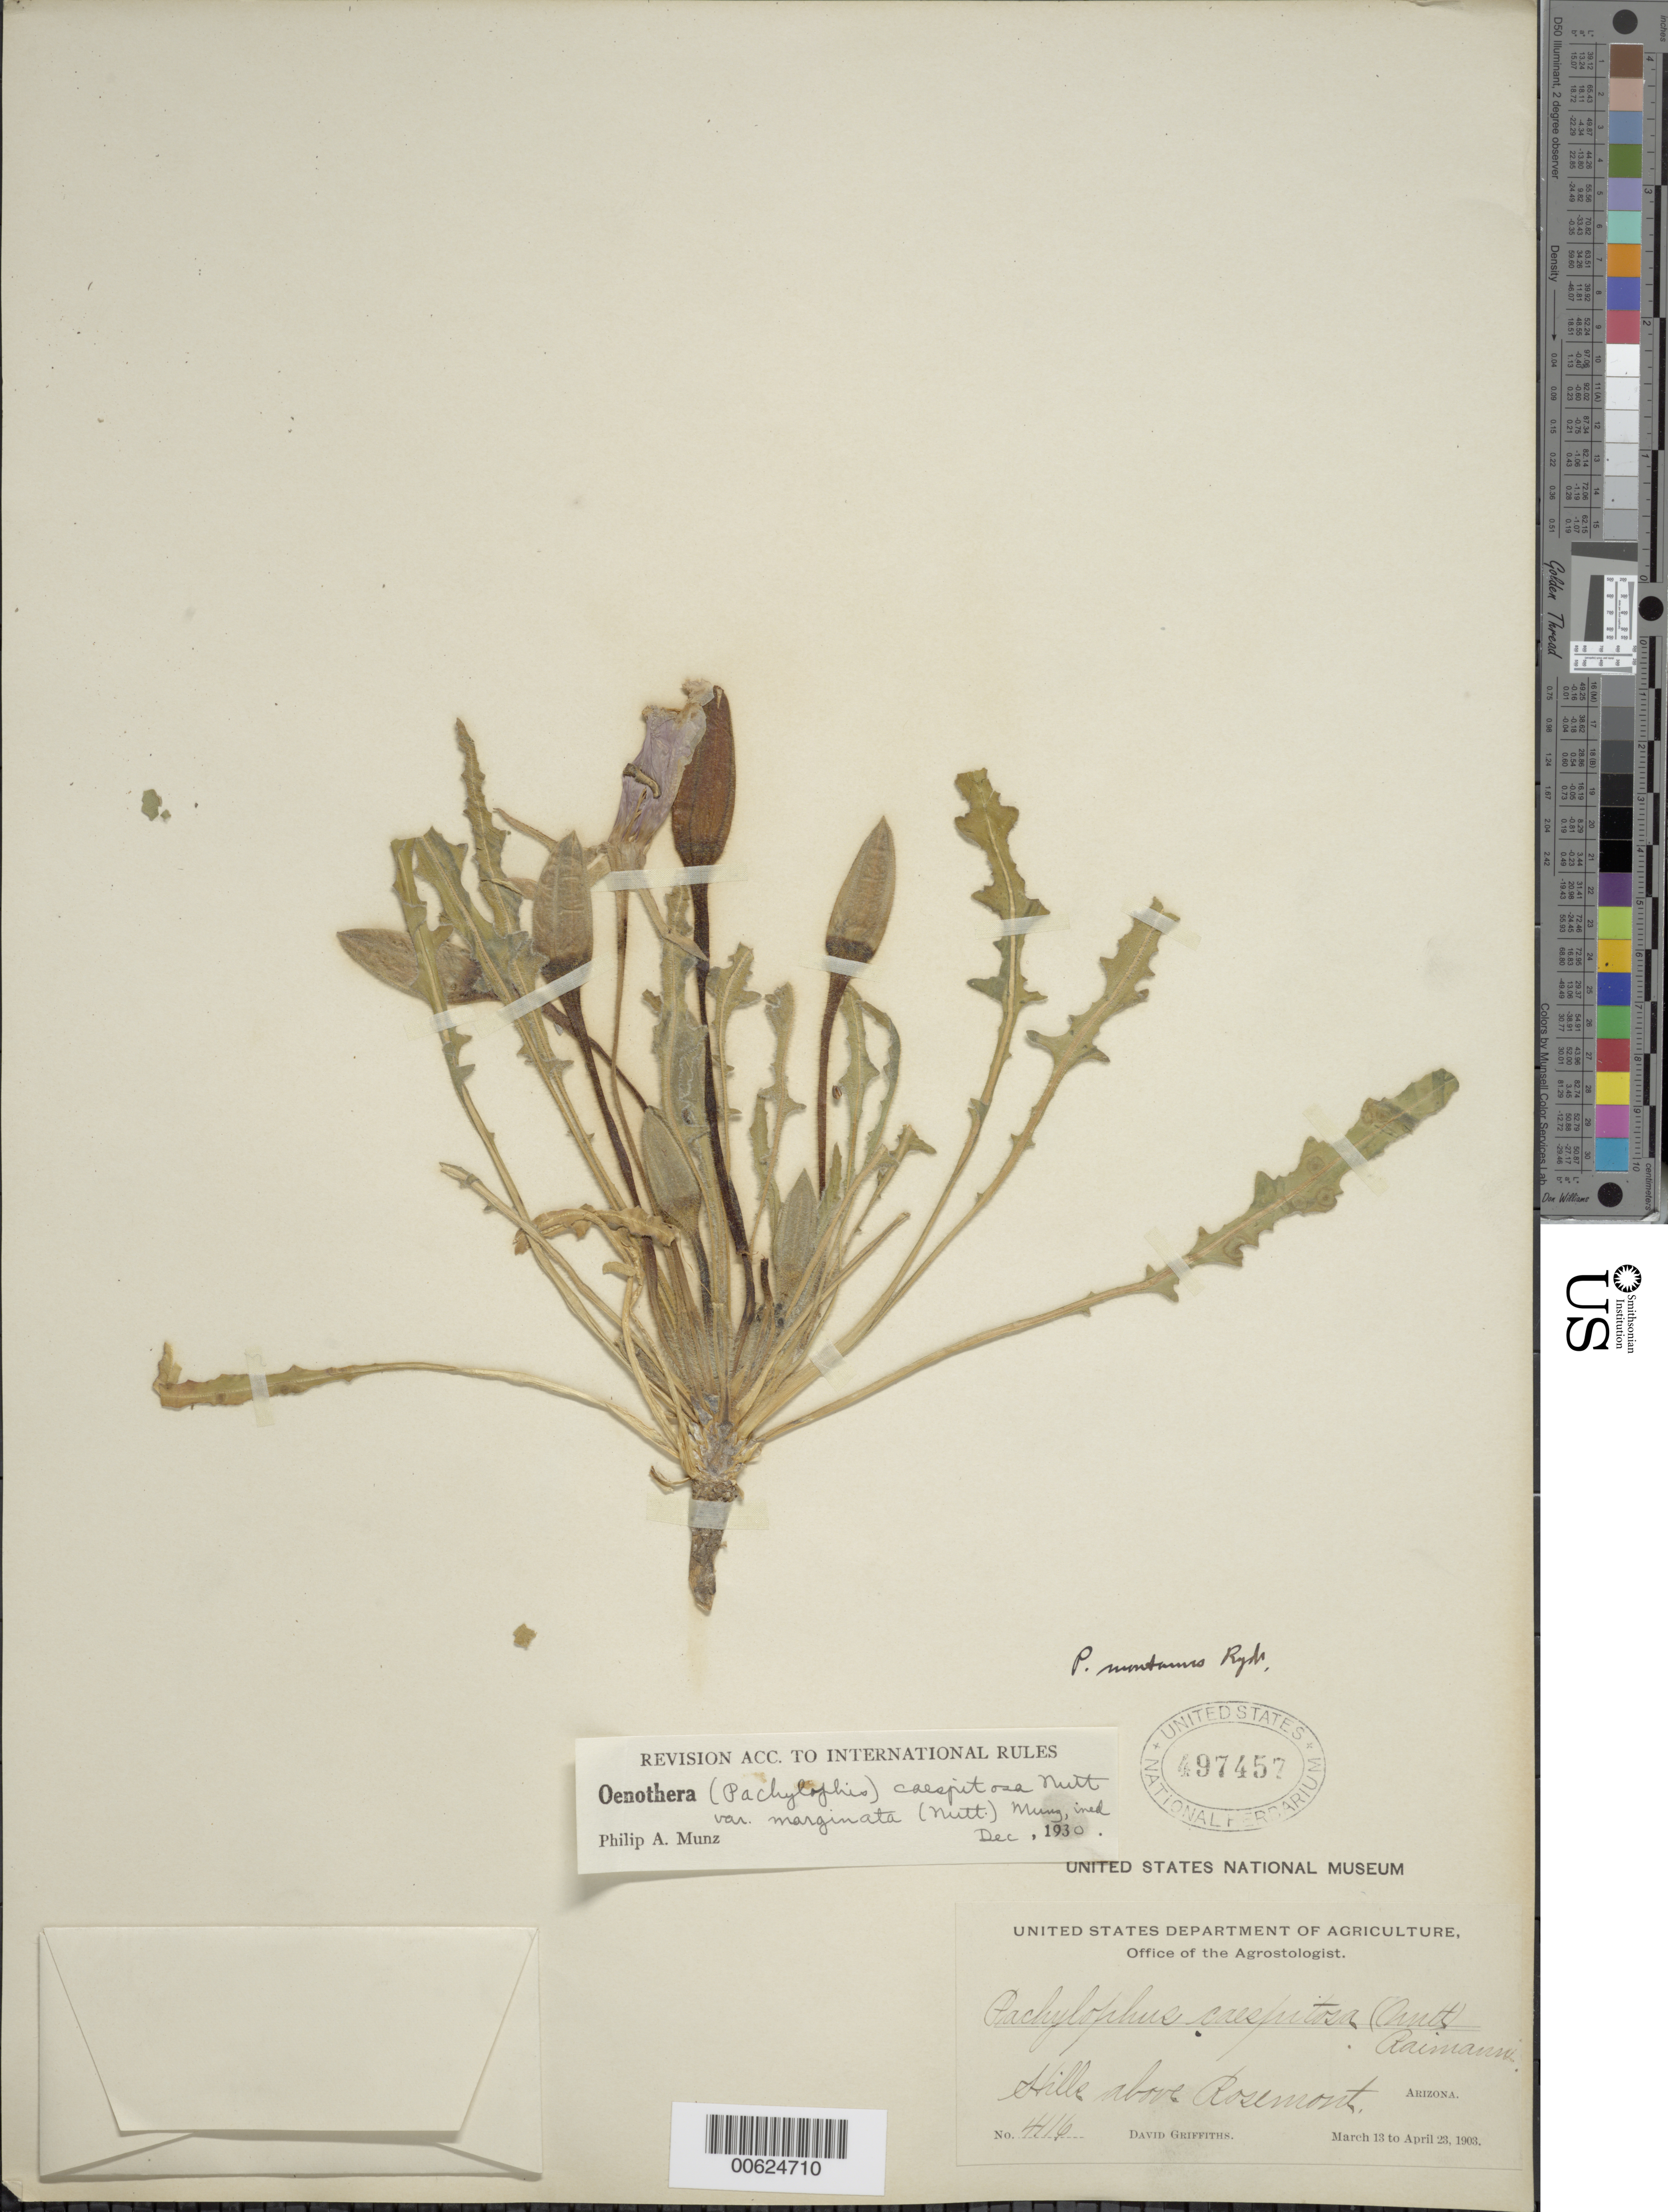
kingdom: Plantae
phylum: Tracheophyta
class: Magnoliopsida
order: Myrtales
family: Onagraceae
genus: Oenothera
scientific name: Oenothera cespitosa subsp. marginata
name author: (Nutt. ex Hook. & Arn.) Munz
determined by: Munz, Philip A.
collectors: D. Griffiths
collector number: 4116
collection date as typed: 13 Mar 1903 to 23 Apr 1903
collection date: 1903-03-13/1903-04-23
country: United States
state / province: Arizona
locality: Rosemont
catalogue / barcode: US 497457